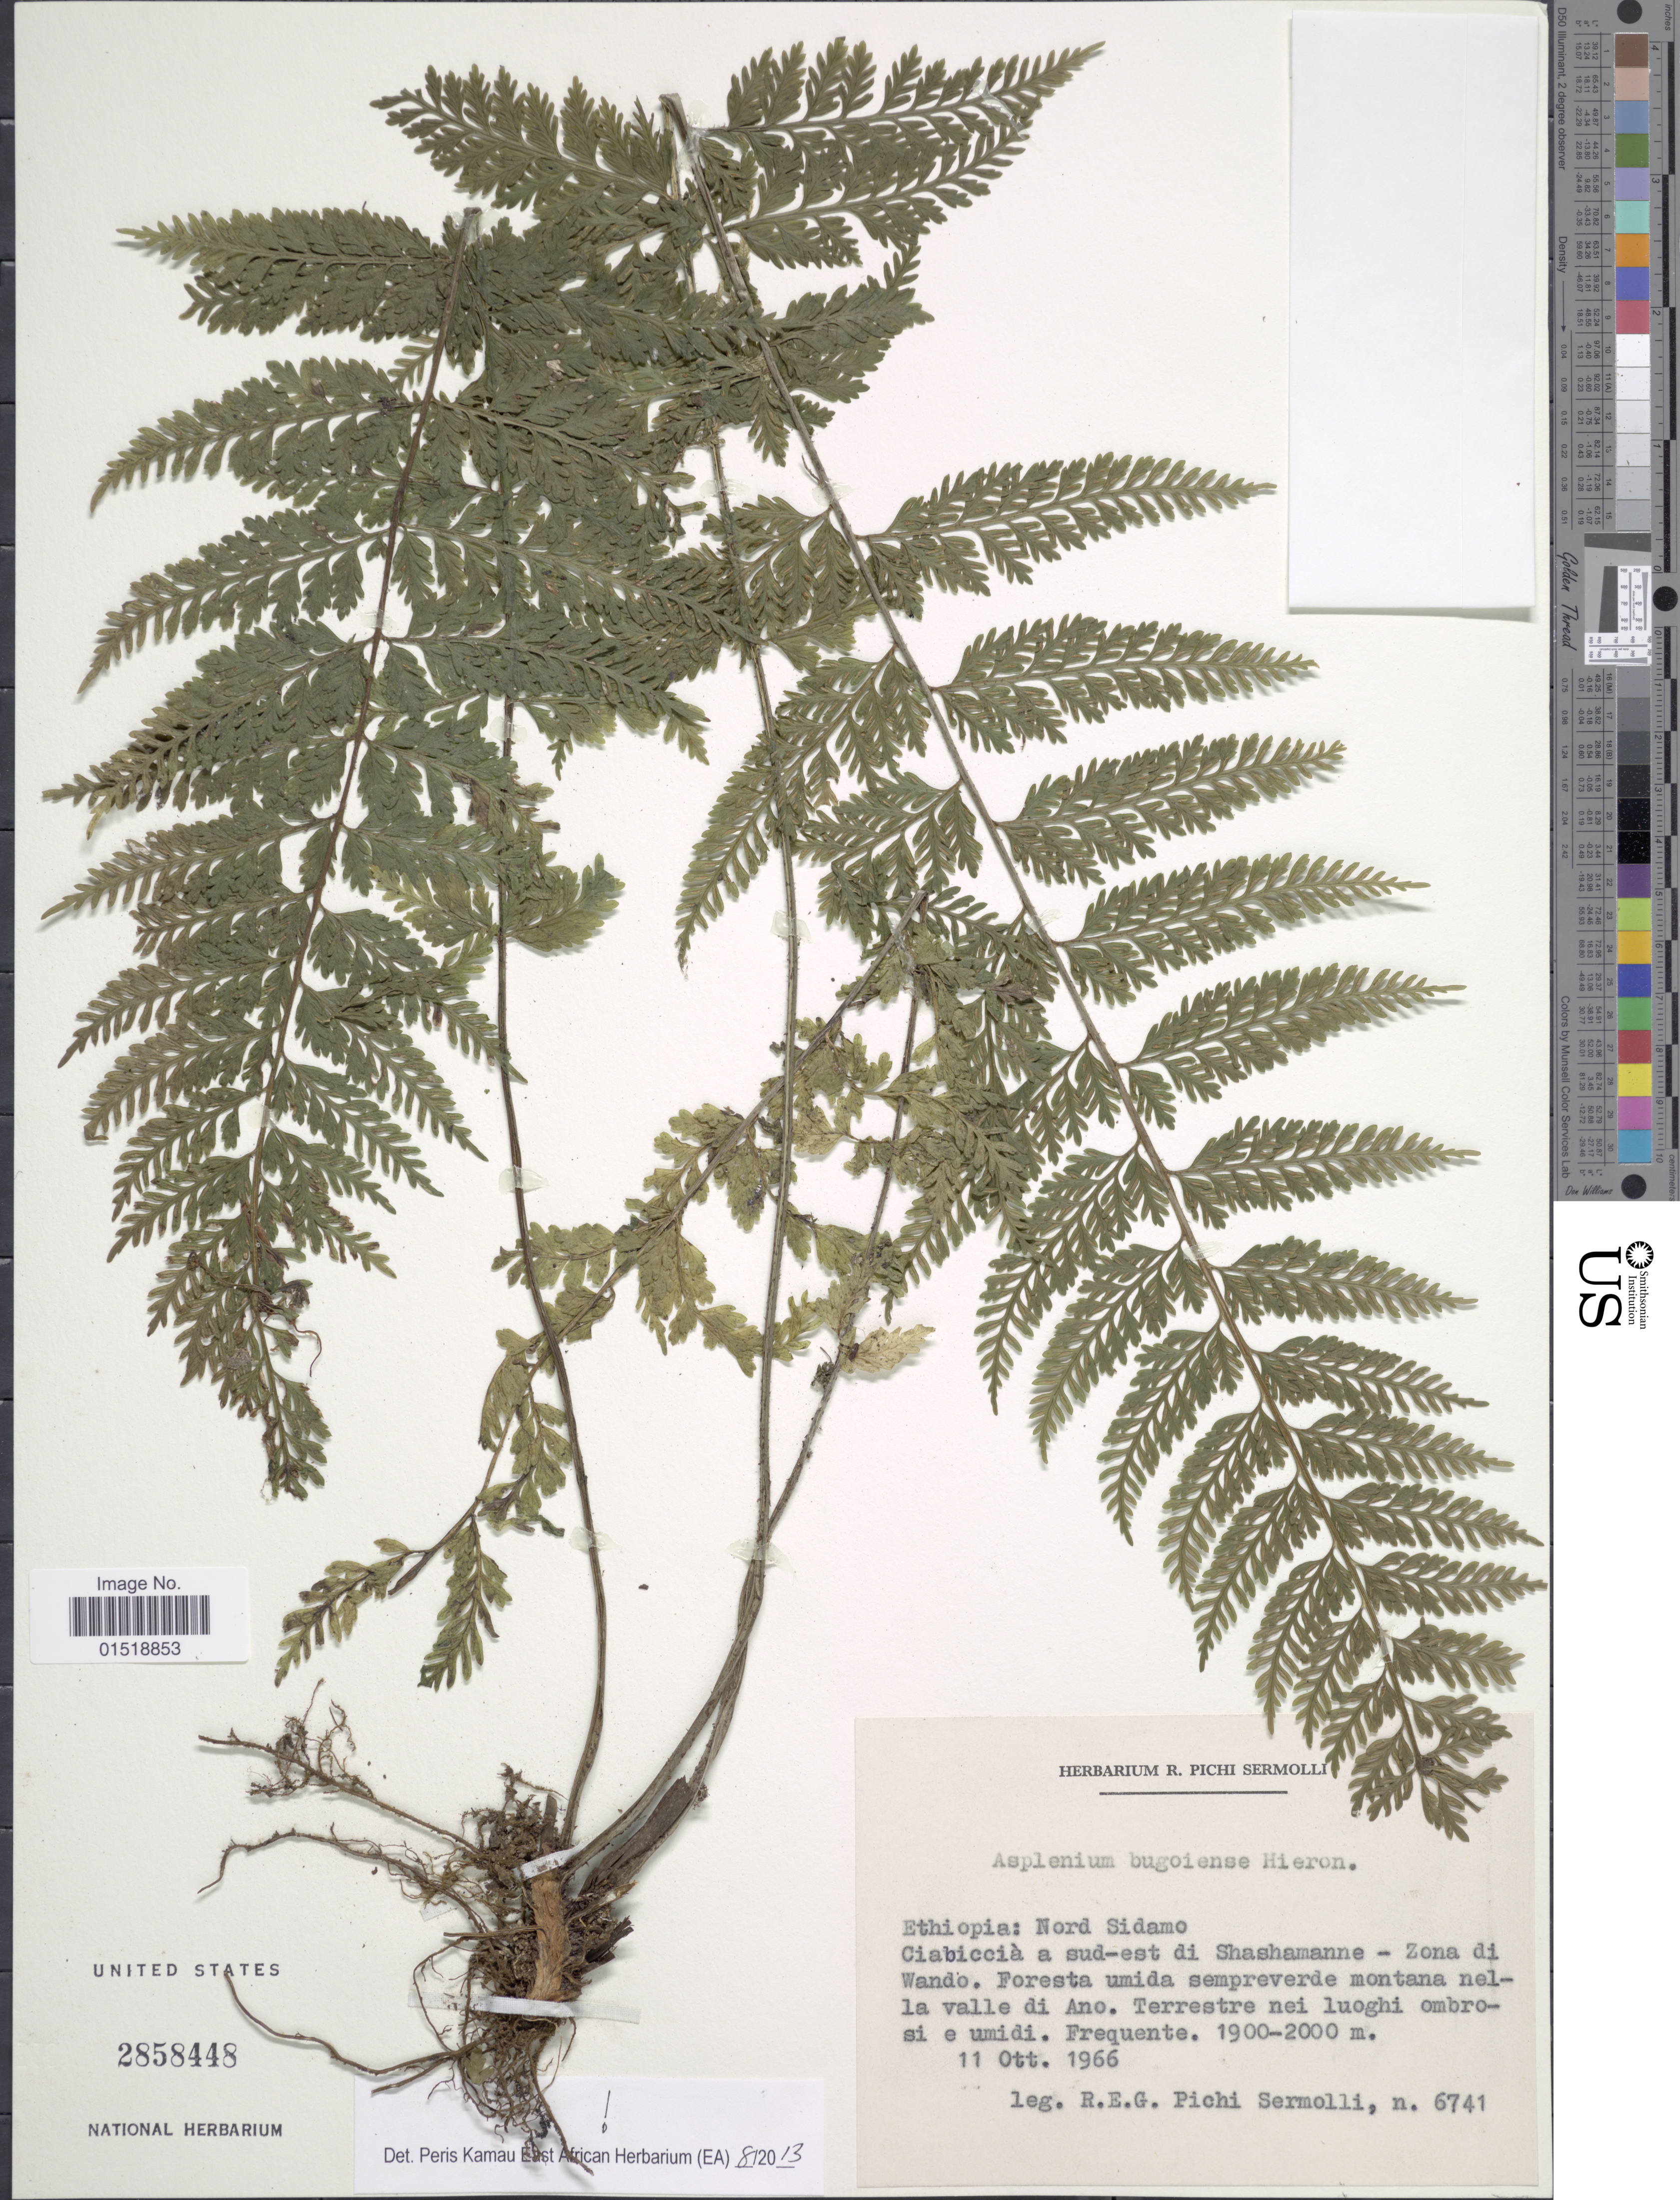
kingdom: Plantae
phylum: Tracheophyta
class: Polypodiopsida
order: Polypodiales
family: Aspleniaceae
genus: Asplenium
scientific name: Asplenium bugolense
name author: Hieron.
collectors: R. E. Pichi-Sermolli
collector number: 6741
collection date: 1966-10-11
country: Ethiopia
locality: Nord Sidamo. Ciabiccià a sud-est di Shashamanne-Zona di Wando.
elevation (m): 1900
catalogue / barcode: US 2858448